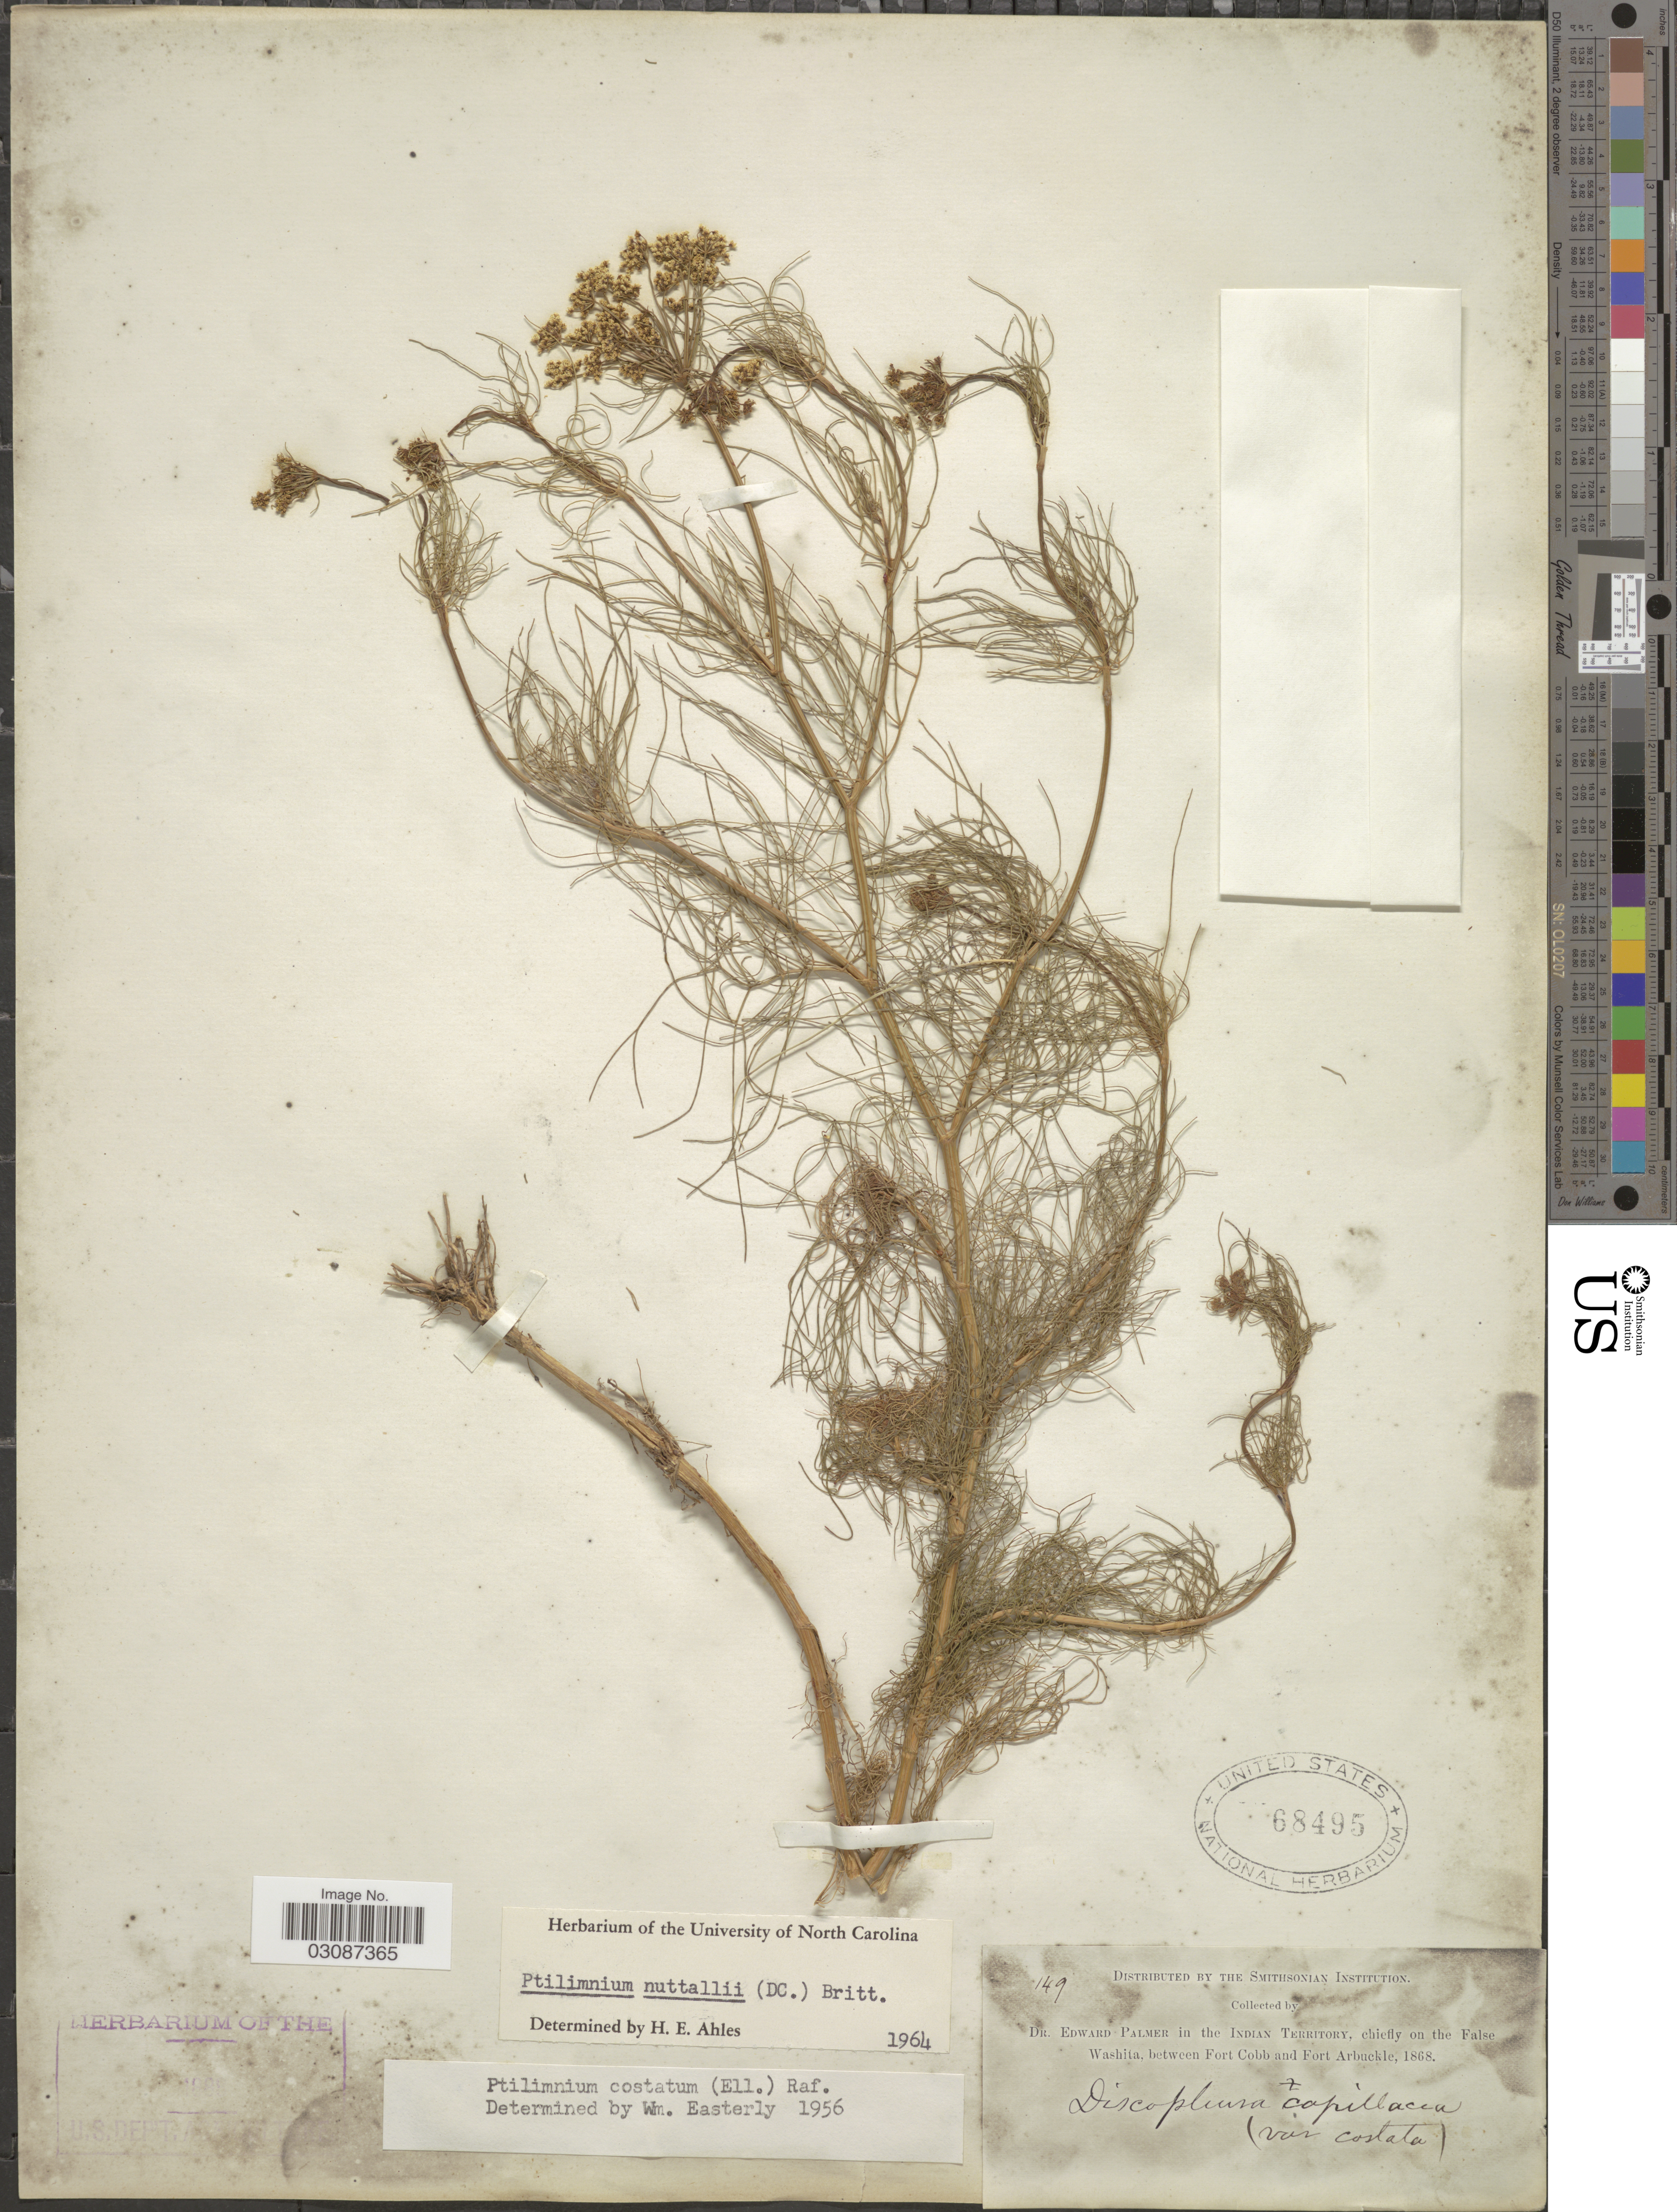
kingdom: Plantae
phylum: Tracheophyta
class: Magnoliopsida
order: Apiales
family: Apiaceae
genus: Ptilimnium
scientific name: Ptilimnium costatum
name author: (Elliott) Raf.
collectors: E. Palmer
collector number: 149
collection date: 1868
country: United States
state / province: Oklahoma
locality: Indian Territory, chiefly on the False Washita, between Fort Cobb and Fort Arbuckle.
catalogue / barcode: US 68495